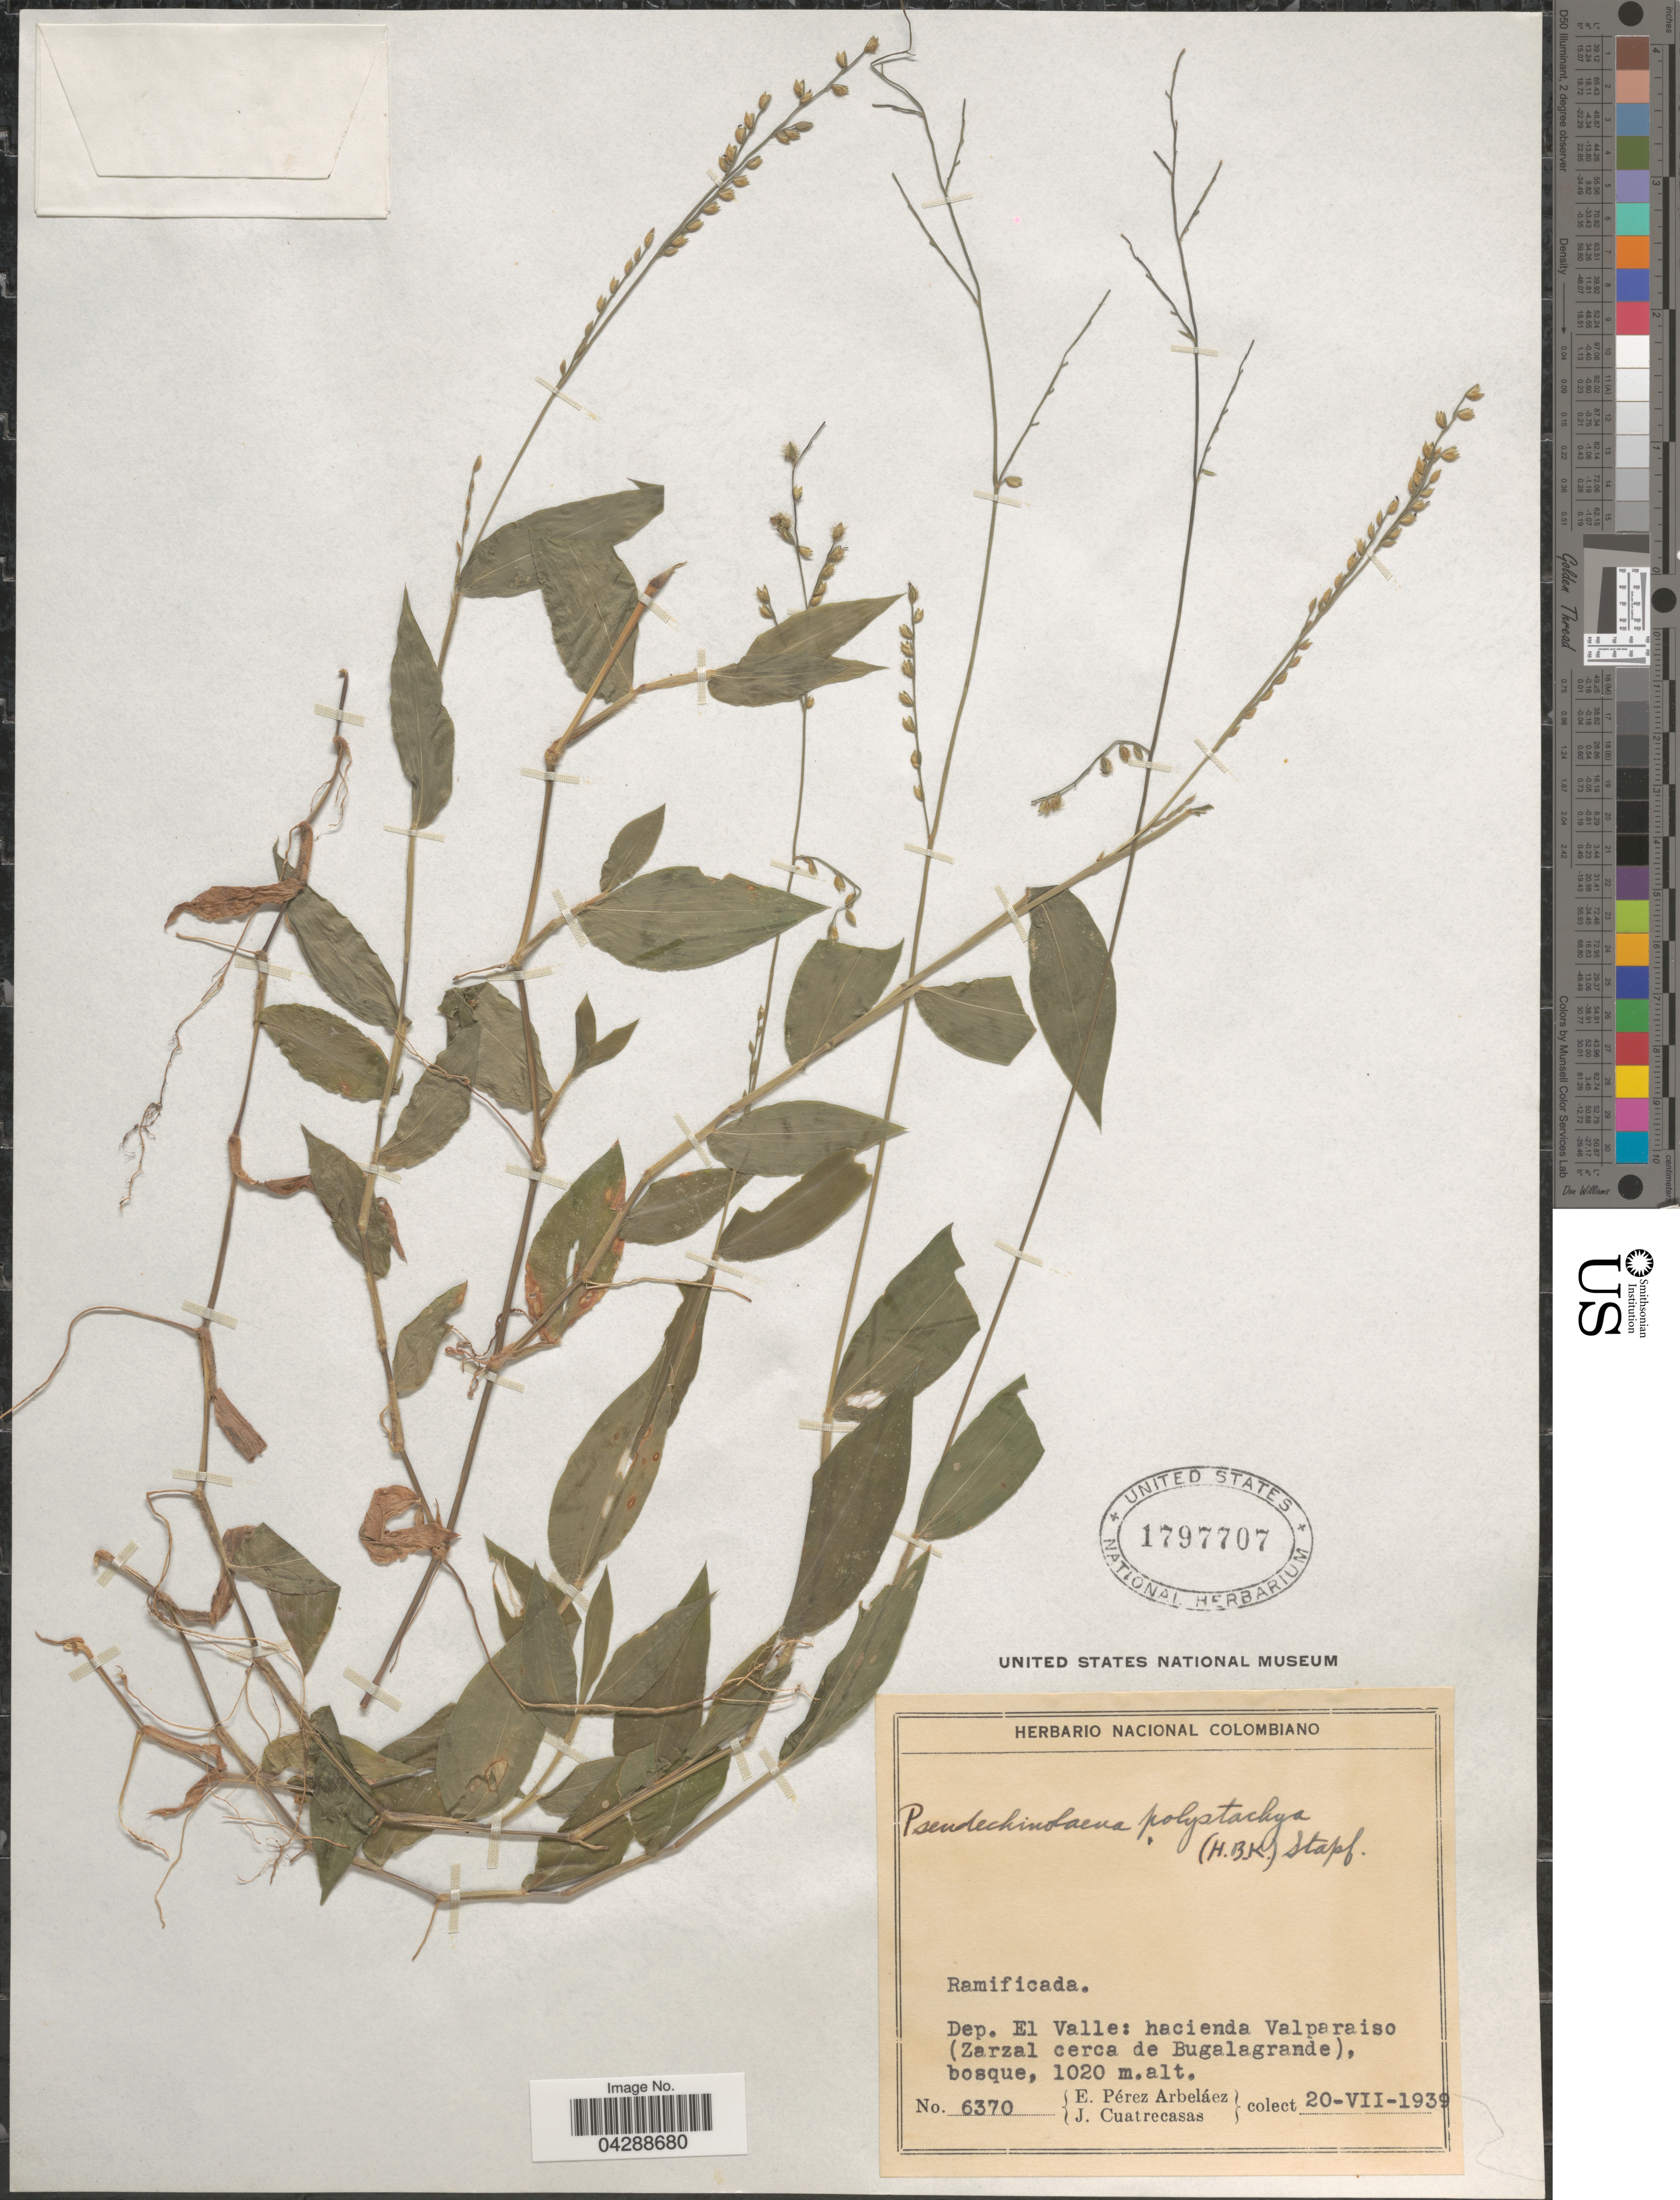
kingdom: Plantae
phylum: Tracheophyta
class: Liliopsida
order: Poales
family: Poaceae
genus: Pseudechinolaena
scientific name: Pseudechinolaena polystachya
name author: (Kunth) Stapf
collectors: E. Pérez Arbeláez & J. Cuatrecasas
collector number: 6370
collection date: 1939-07-20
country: Colombia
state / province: Valle del Cauca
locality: Dep. El Valle: hacienda Valparaiso (Zarzal cerca de Bugalagrande).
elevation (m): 1020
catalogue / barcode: US 1797707